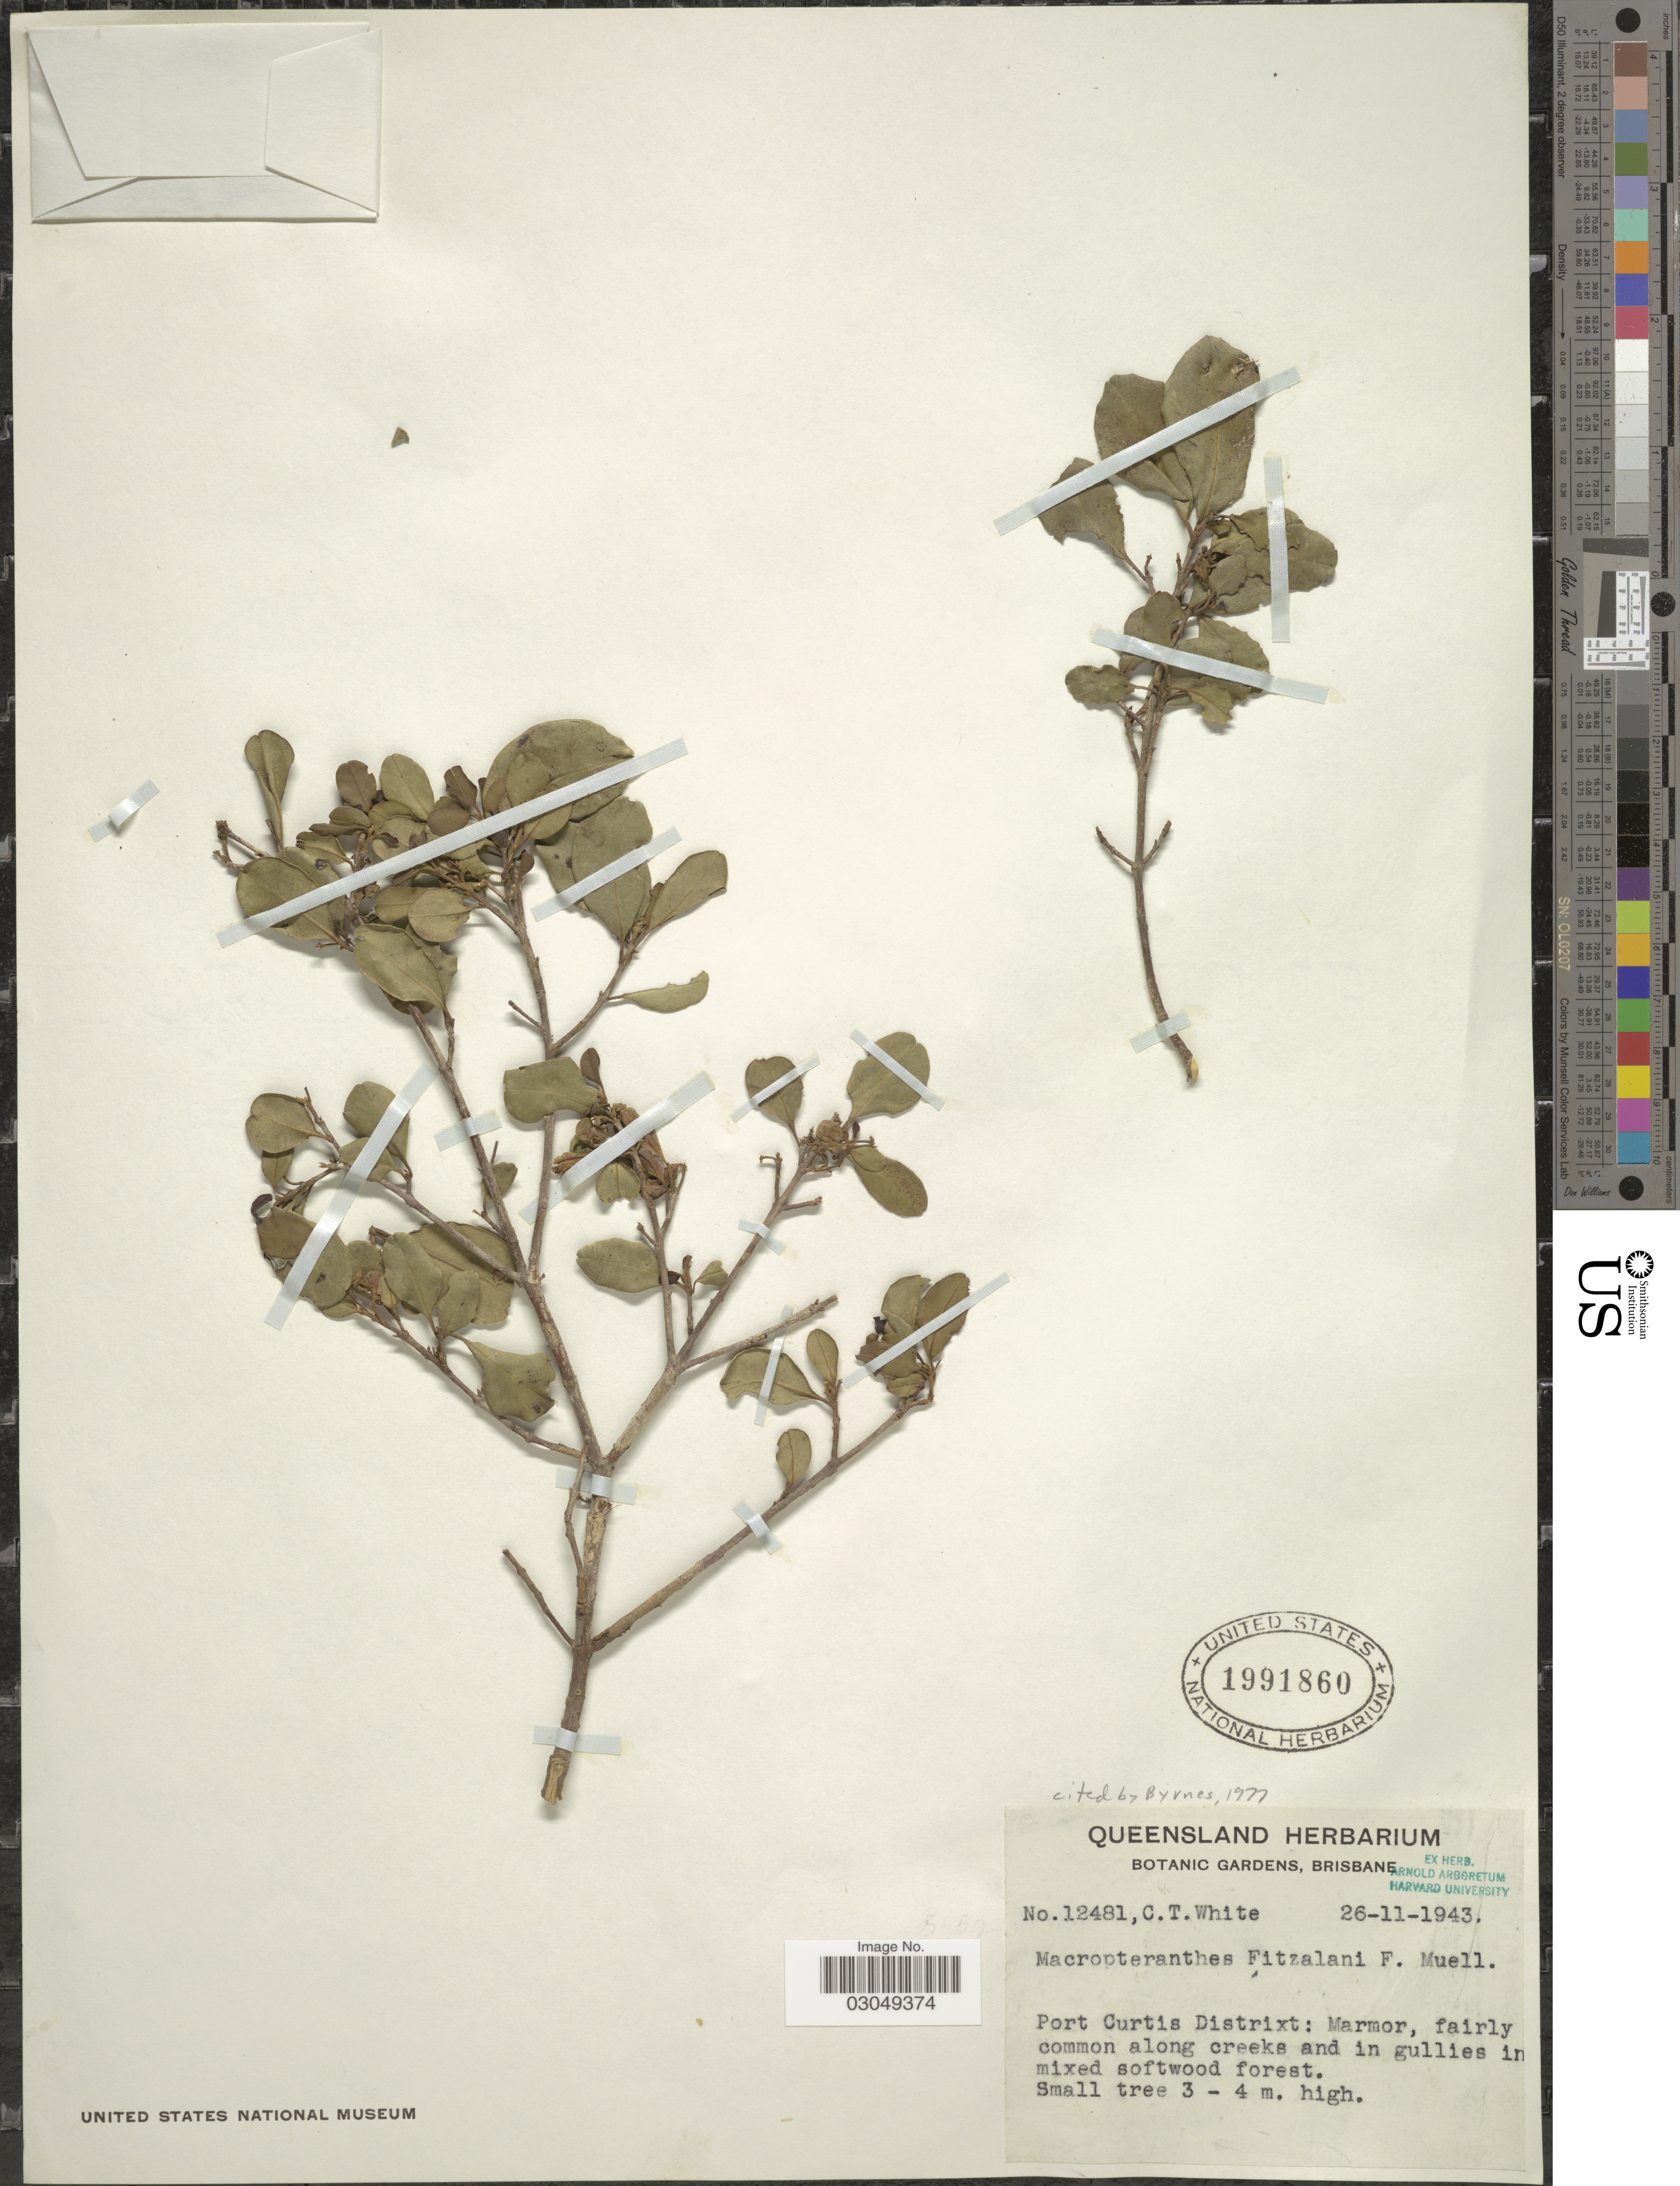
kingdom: Plantae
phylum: Tracheophyta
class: Magnoliopsida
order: Myrtales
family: Combretaceae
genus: Macropteranthes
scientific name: Macropteranthes fitzalanii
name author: F. Muell.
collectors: C. T. White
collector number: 12481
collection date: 1943-11-26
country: Australia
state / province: Queensland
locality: Port Curtis Distrixt: Marmor.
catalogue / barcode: US 1991860